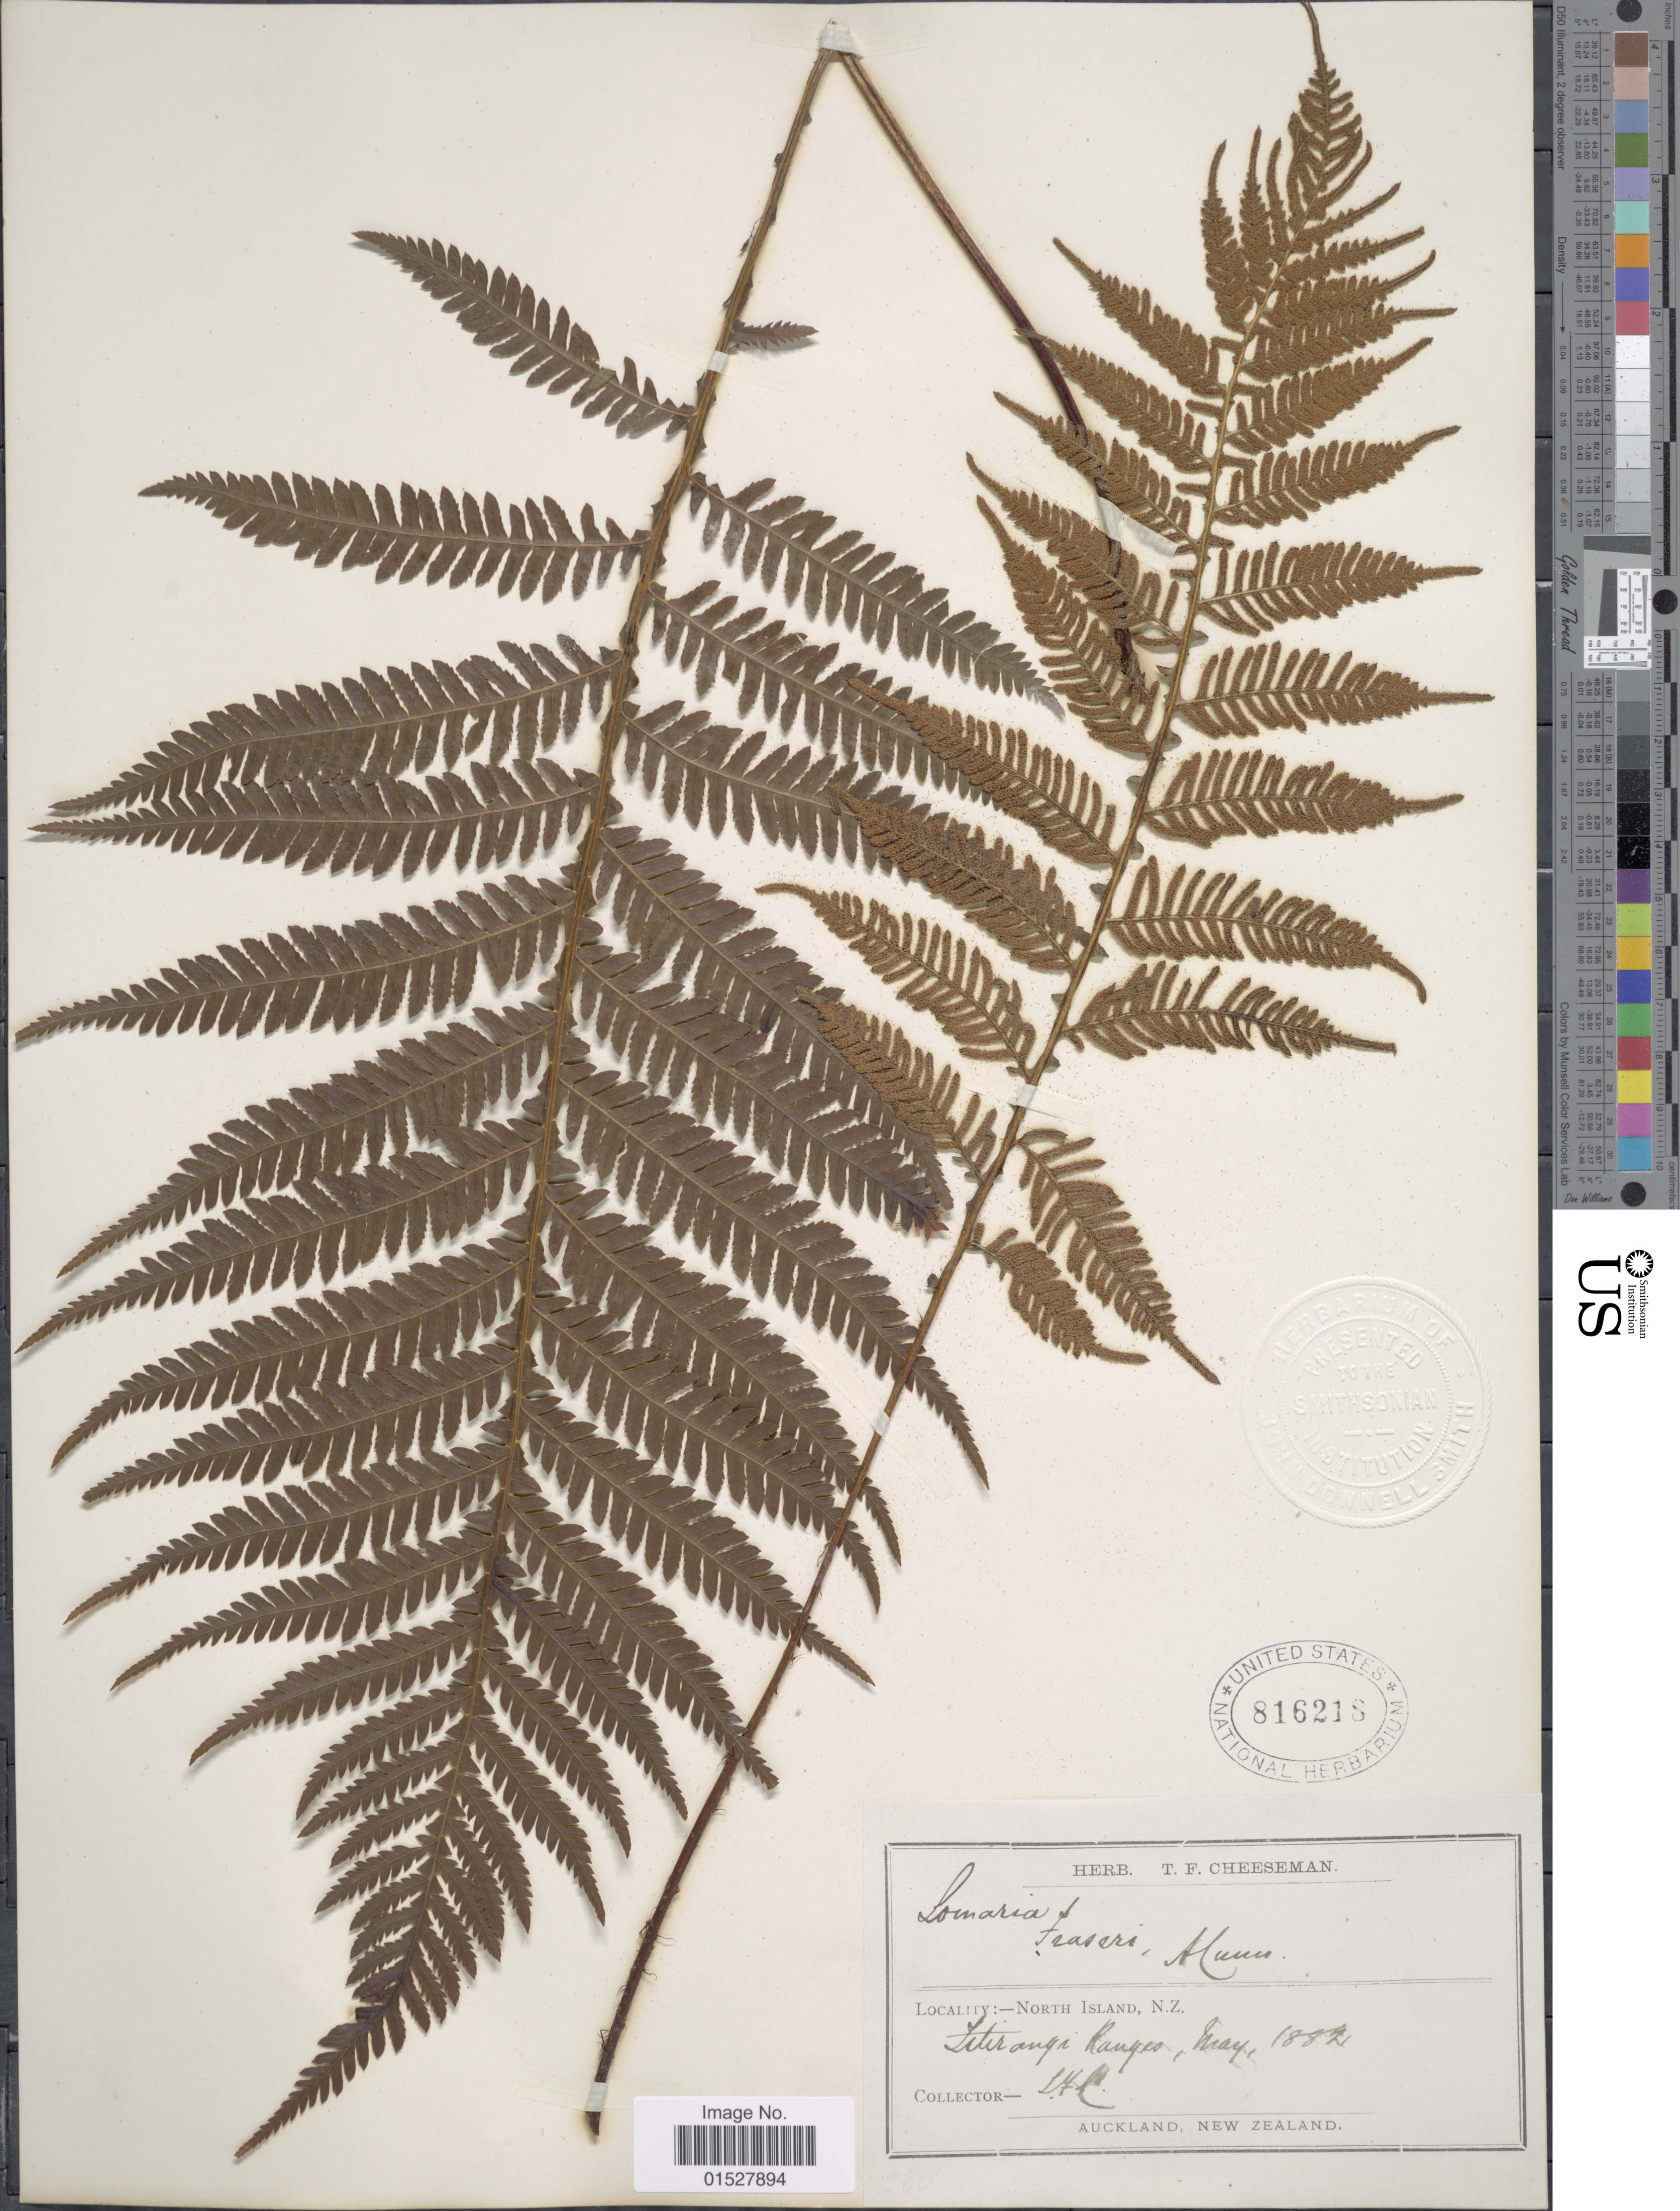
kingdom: Plantae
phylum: Tracheophyta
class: Polypodiopsida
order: Polypodiales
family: Blechnaceae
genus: Blechnum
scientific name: Blechnum fraseri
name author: (A. Cunn.) Luerss.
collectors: T. F. Cheeseman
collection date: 1882-05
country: New Zealand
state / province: Auckland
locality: North Island, Titirangi Ranges.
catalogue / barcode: US 816218